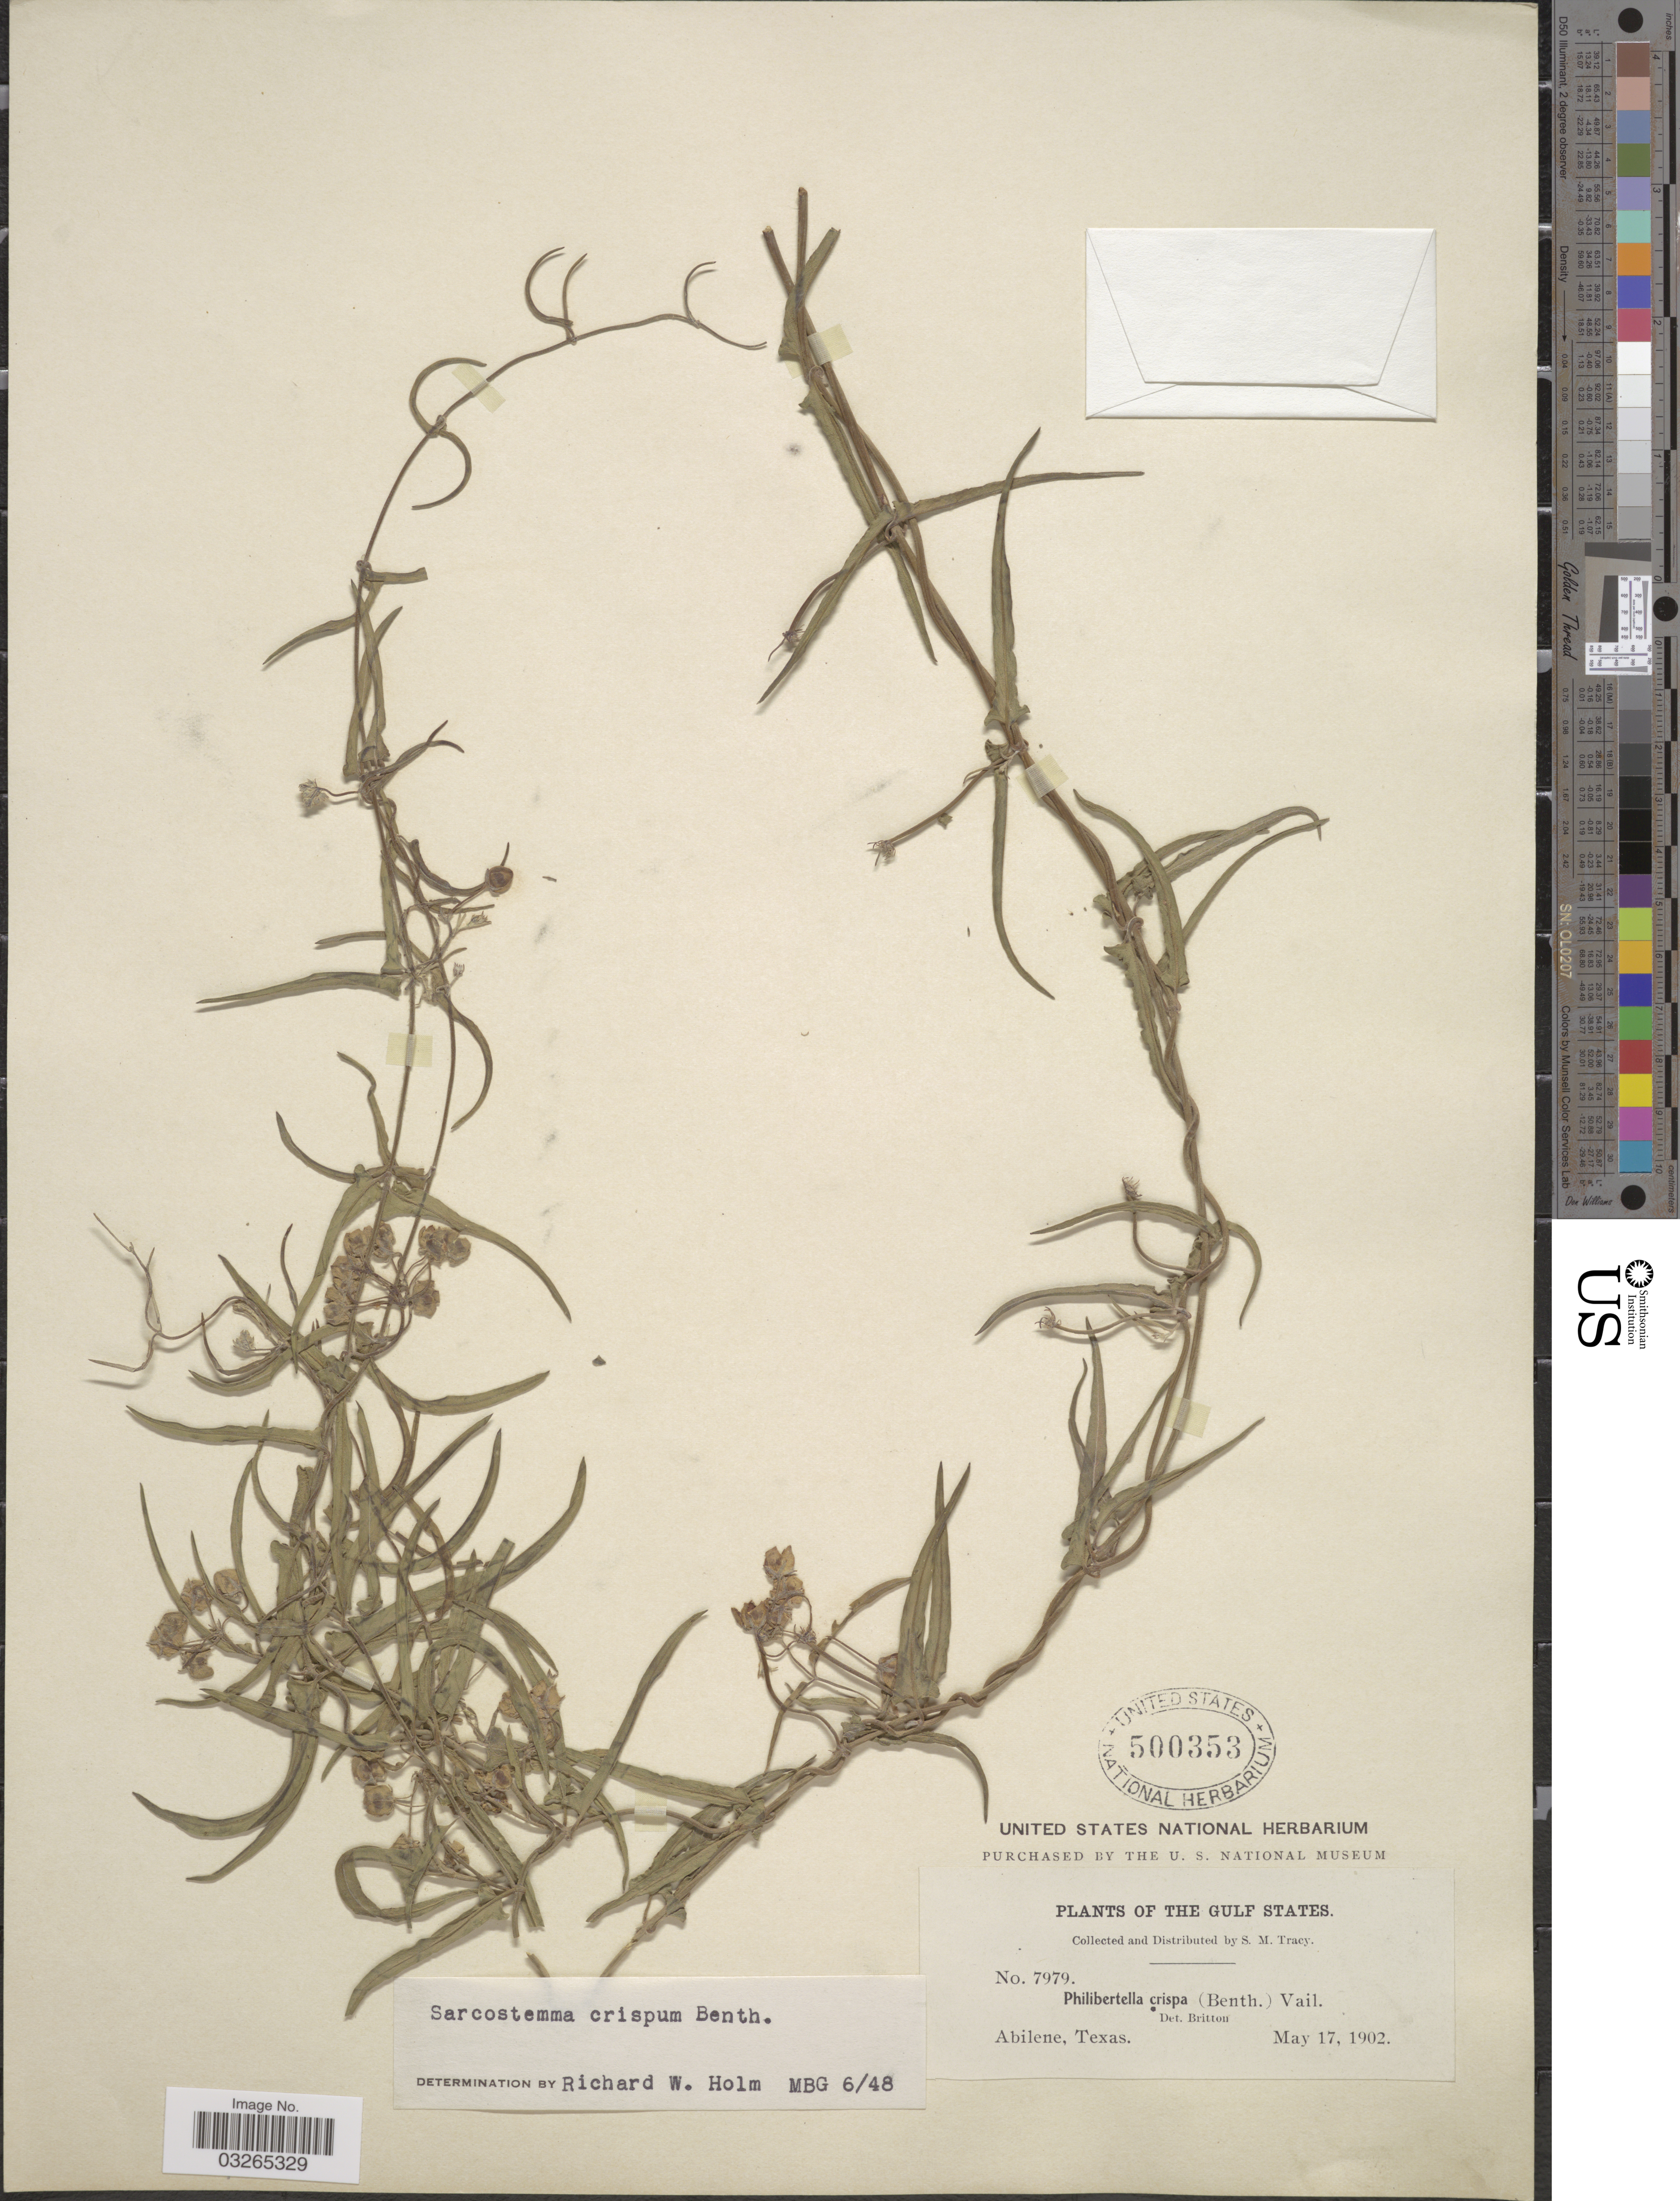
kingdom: Plantae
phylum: Tracheophyta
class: Magnoliopsida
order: Gentianales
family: Apocynaceae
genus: Sarcostemma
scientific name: Sarcostemma crispum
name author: Benth.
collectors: S. M. Tracy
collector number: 7979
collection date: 1902-05-17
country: United States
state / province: Texas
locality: The Gulf States. Abilene.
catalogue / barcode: US 500353